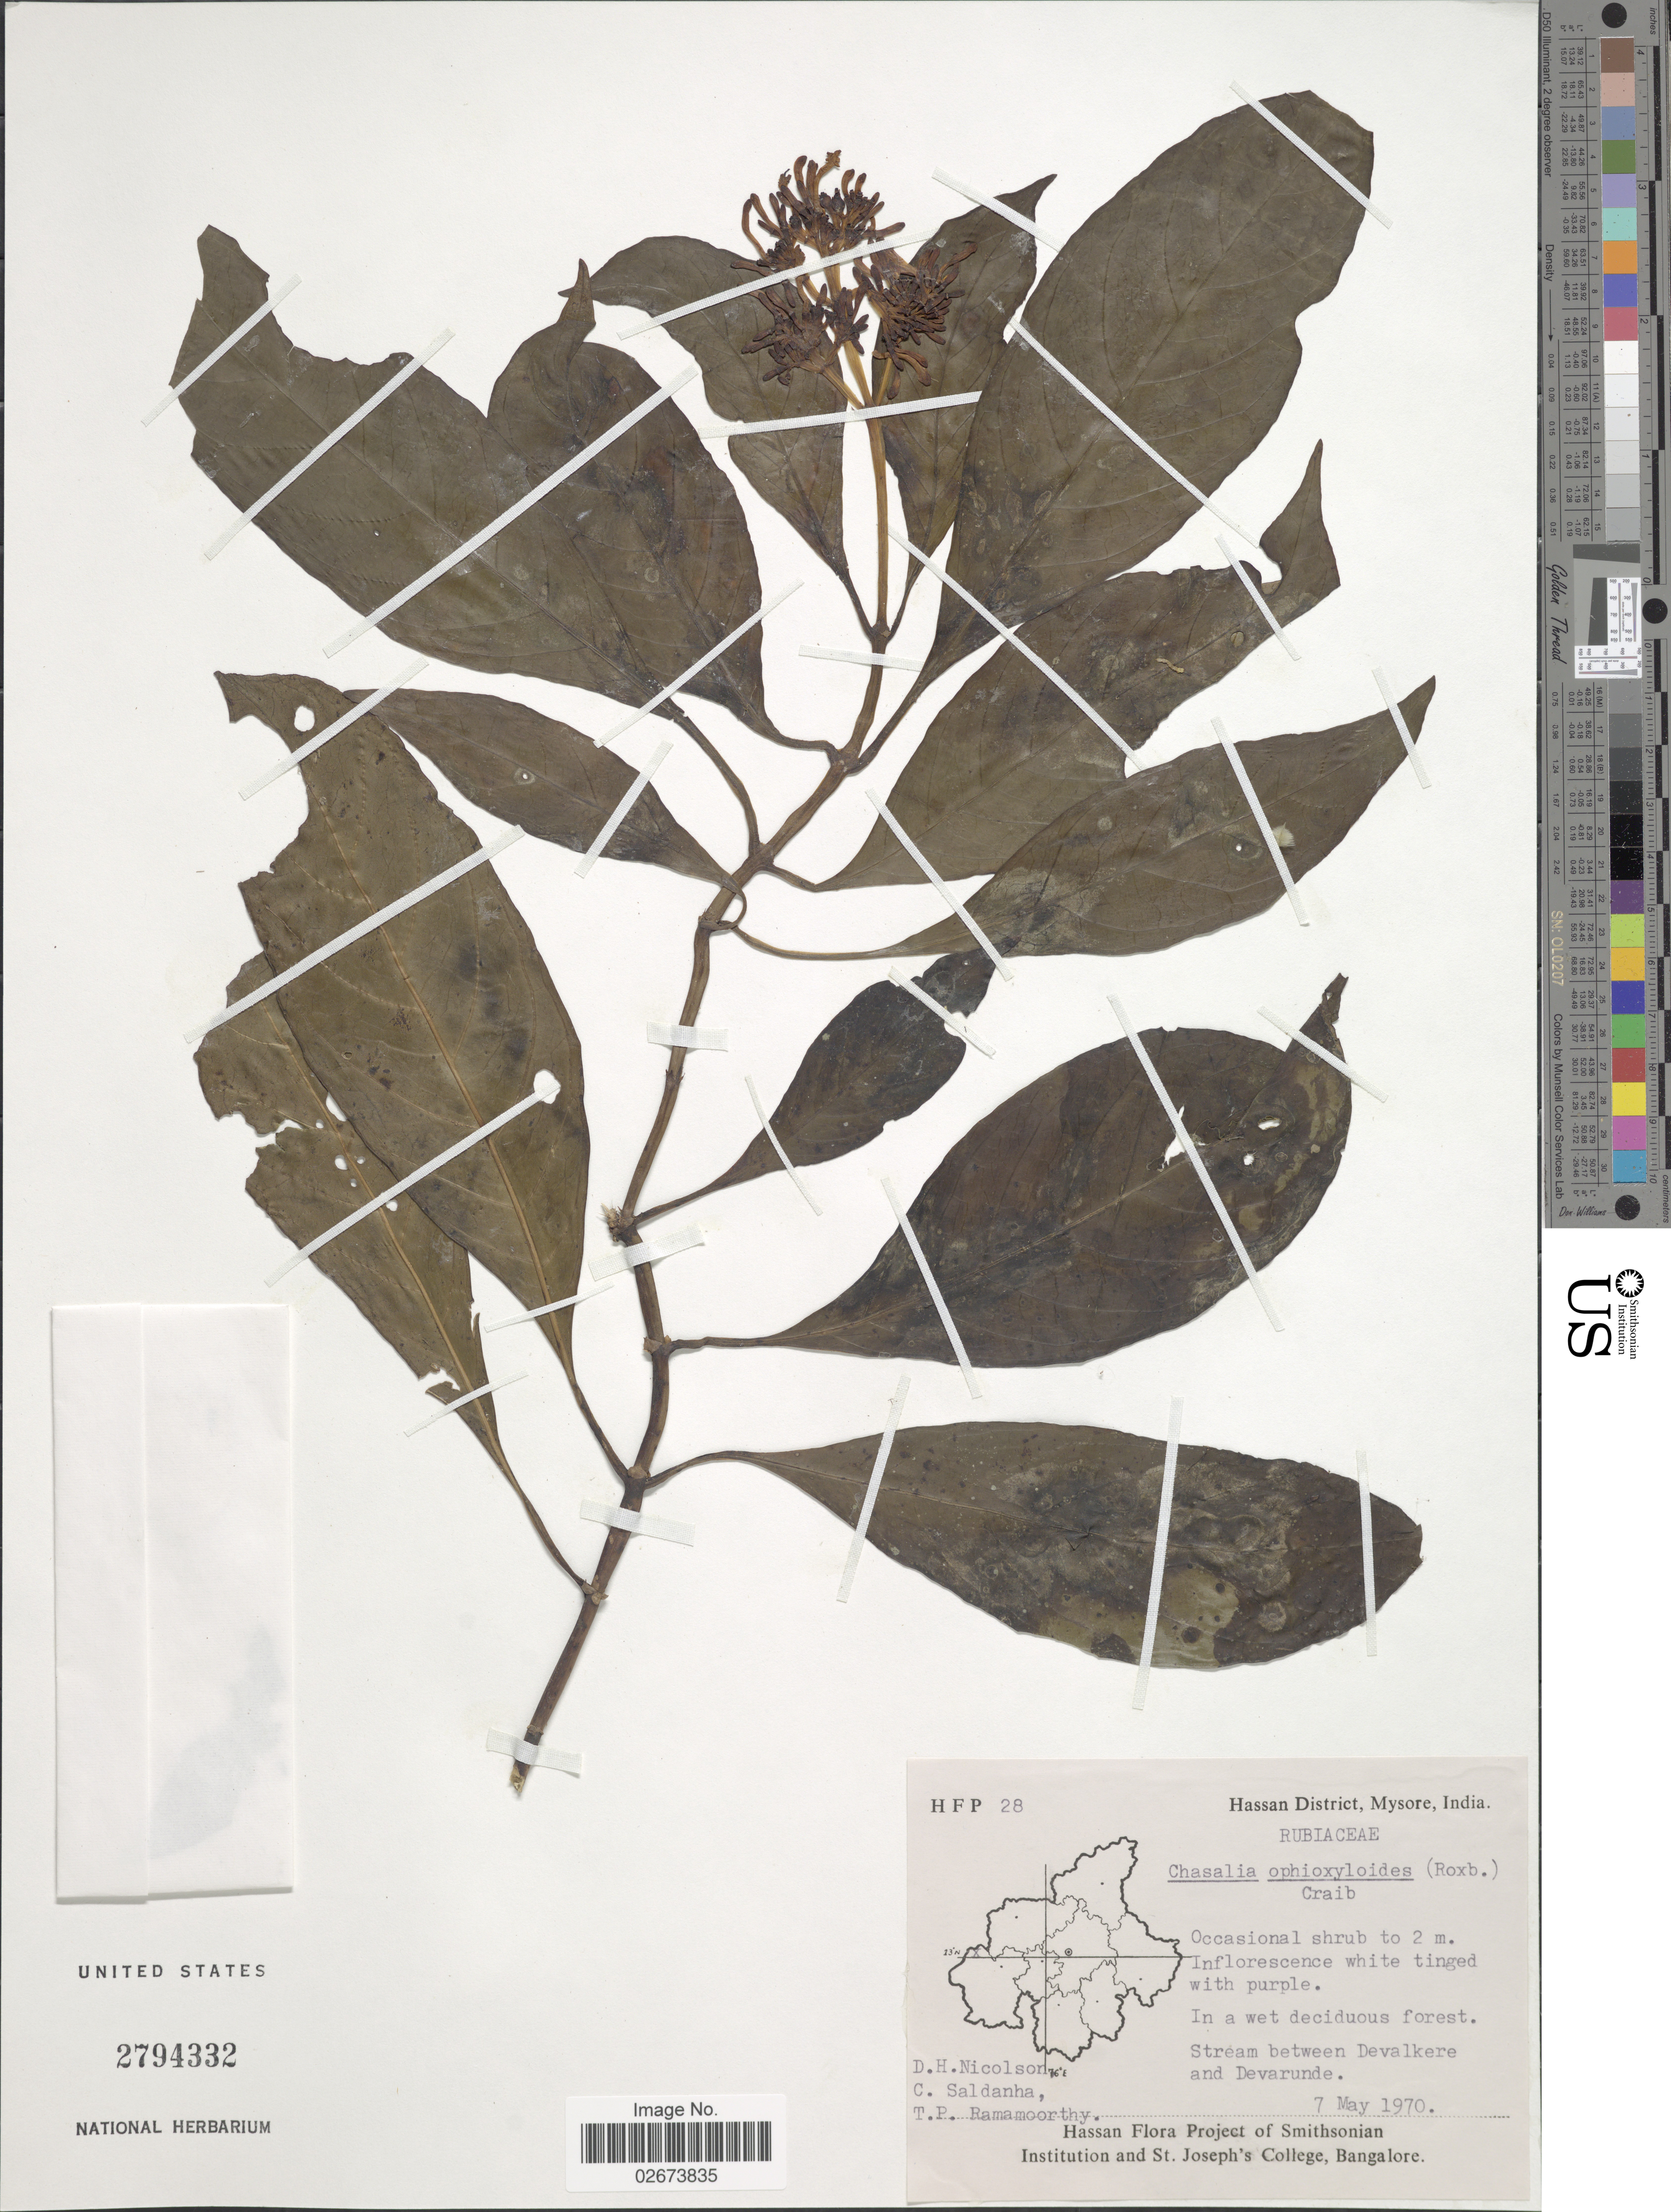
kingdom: Plantae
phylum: Tracheophyta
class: Magnoliopsida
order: Gentianales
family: Rubiaceae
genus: Chassalia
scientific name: Chassalia ophioxyloides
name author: (Wall.) Craib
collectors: D. H. Nicolson, C. Saldanha & T. P. Ramamoorthy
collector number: HFP 28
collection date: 1970-05-07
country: India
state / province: Karnataka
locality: Hassan District, Mysore, stream between Devalkere and Vevarunde.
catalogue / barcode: US 2794332